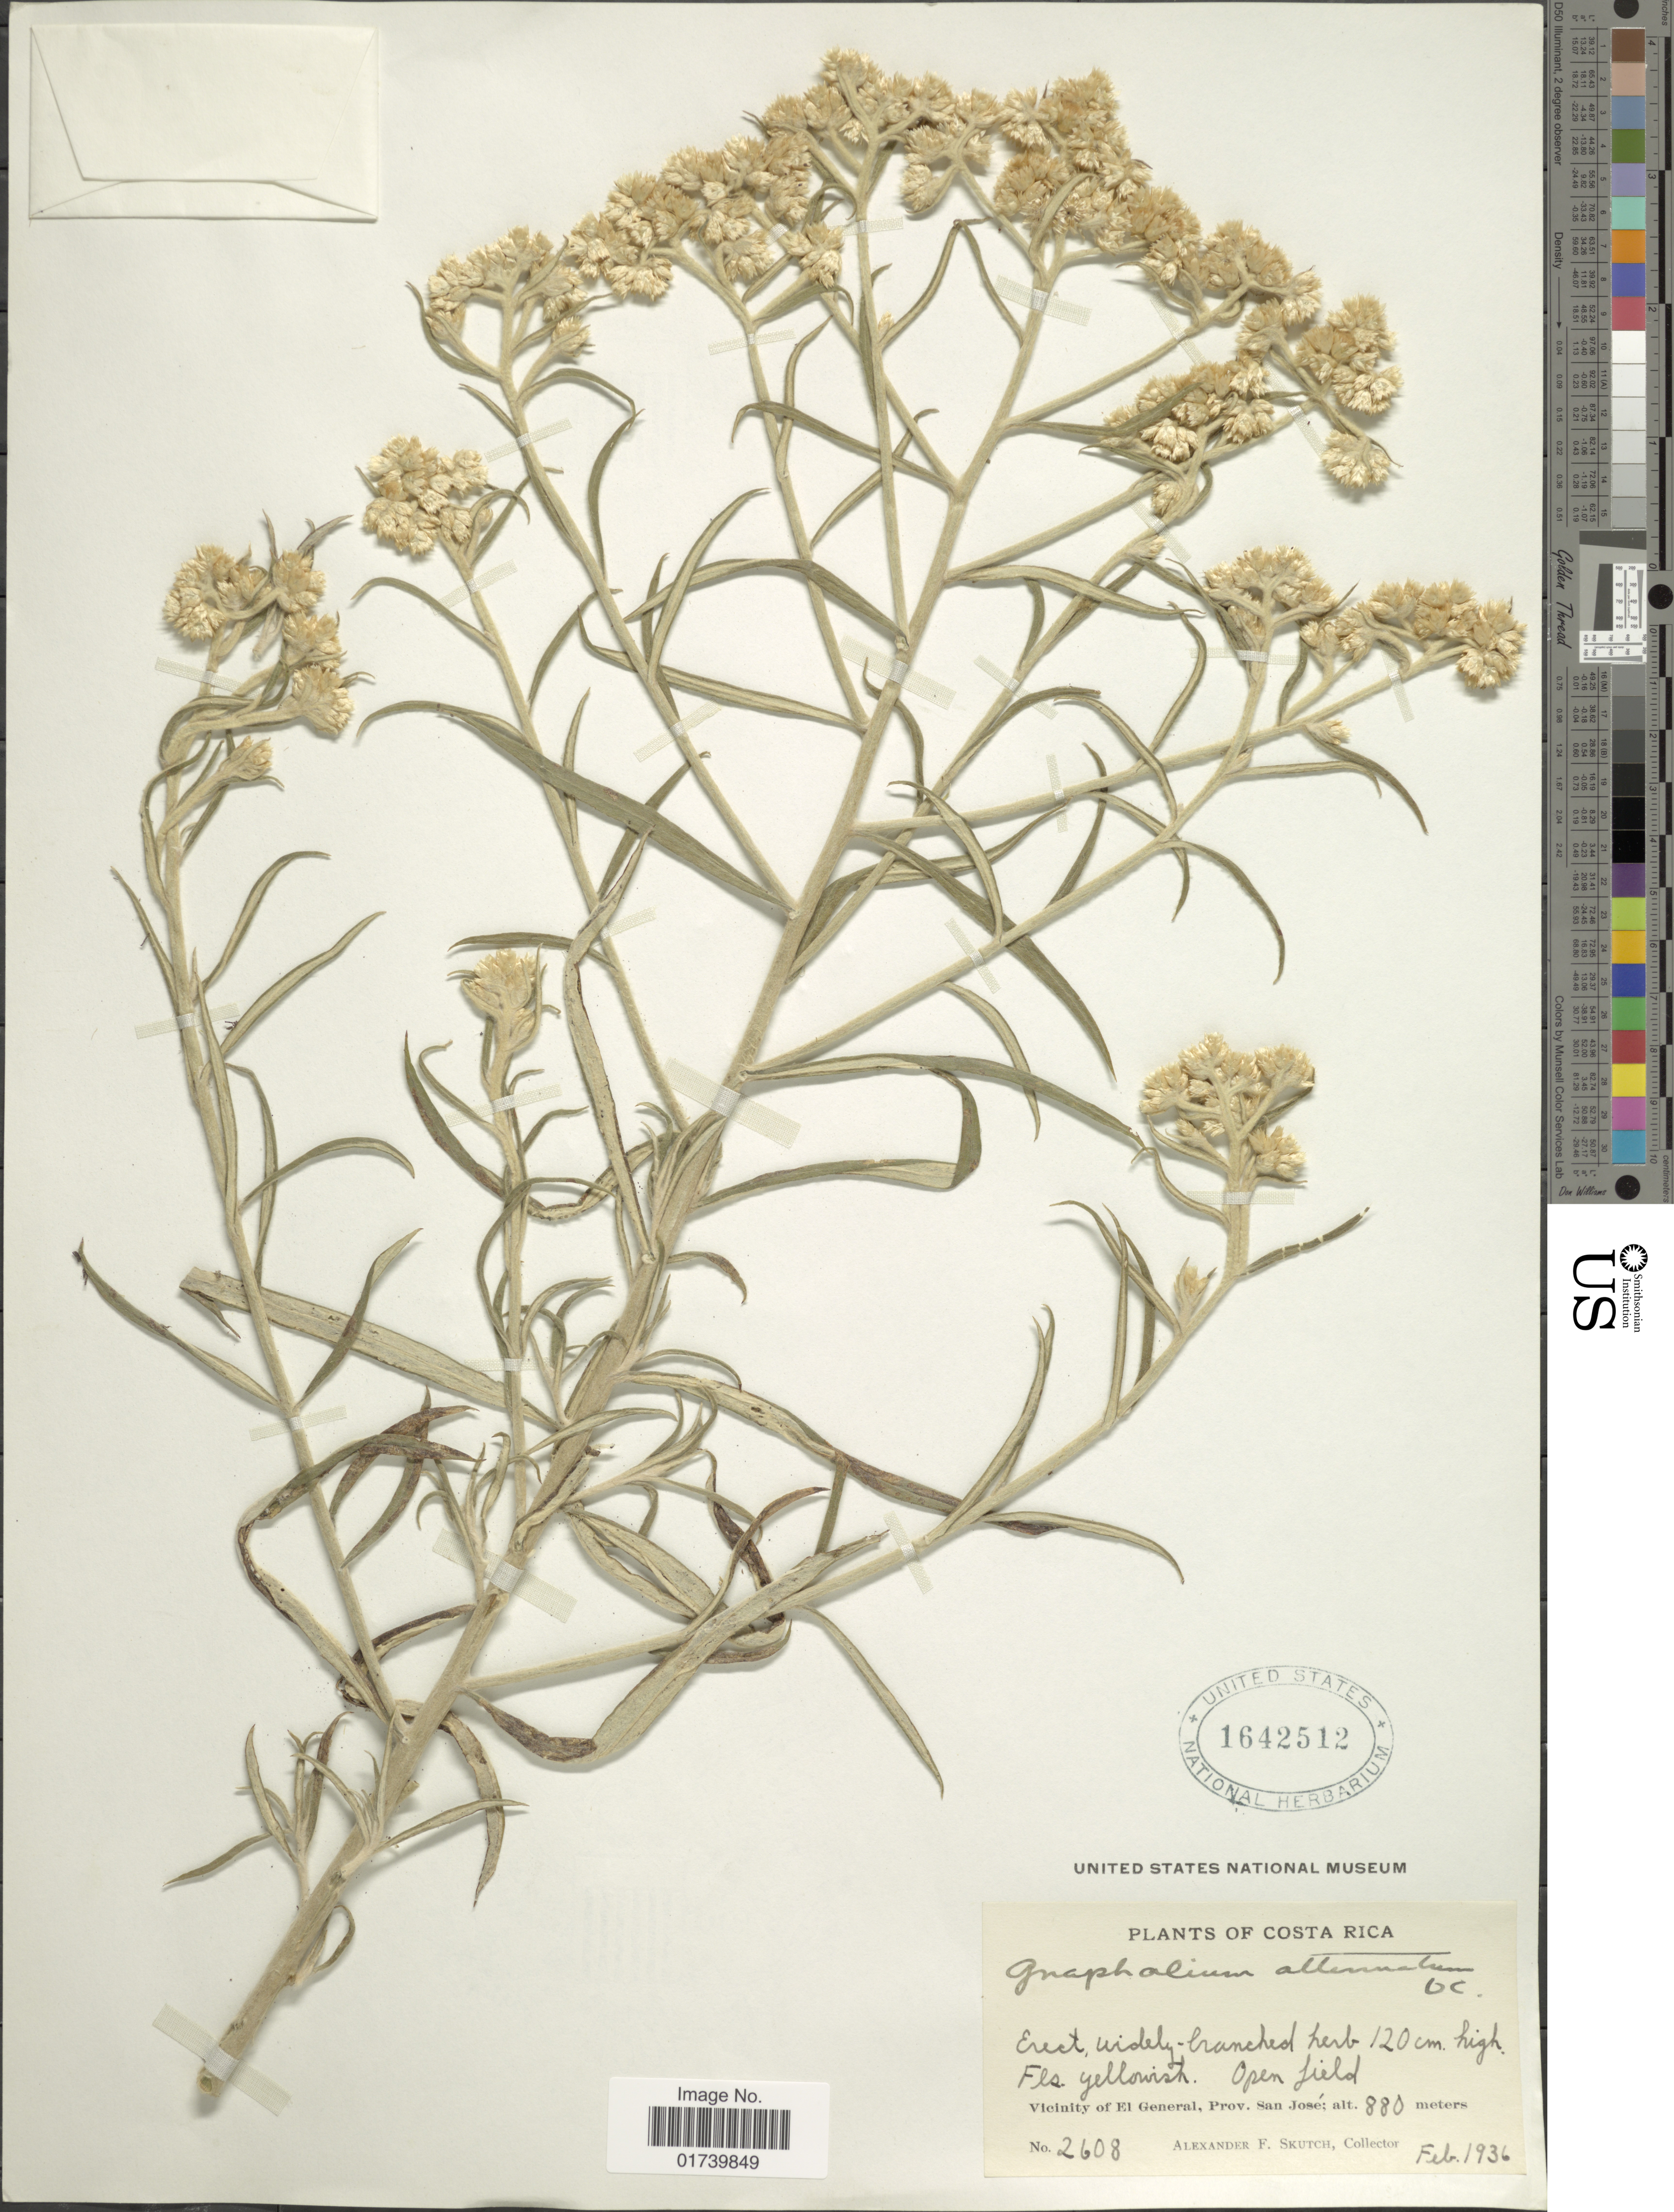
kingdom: Plantae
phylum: Tracheophyta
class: Magnoliopsida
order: Asterales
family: Asteraceae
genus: Pseudognaphalium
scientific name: Pseudognaphalium attenuatum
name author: (DC.) Anderb.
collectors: A. F. Skutch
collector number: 2608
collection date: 1936-02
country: Costa Rica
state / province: San José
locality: Vicinity of El General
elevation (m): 880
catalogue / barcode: US 1642512